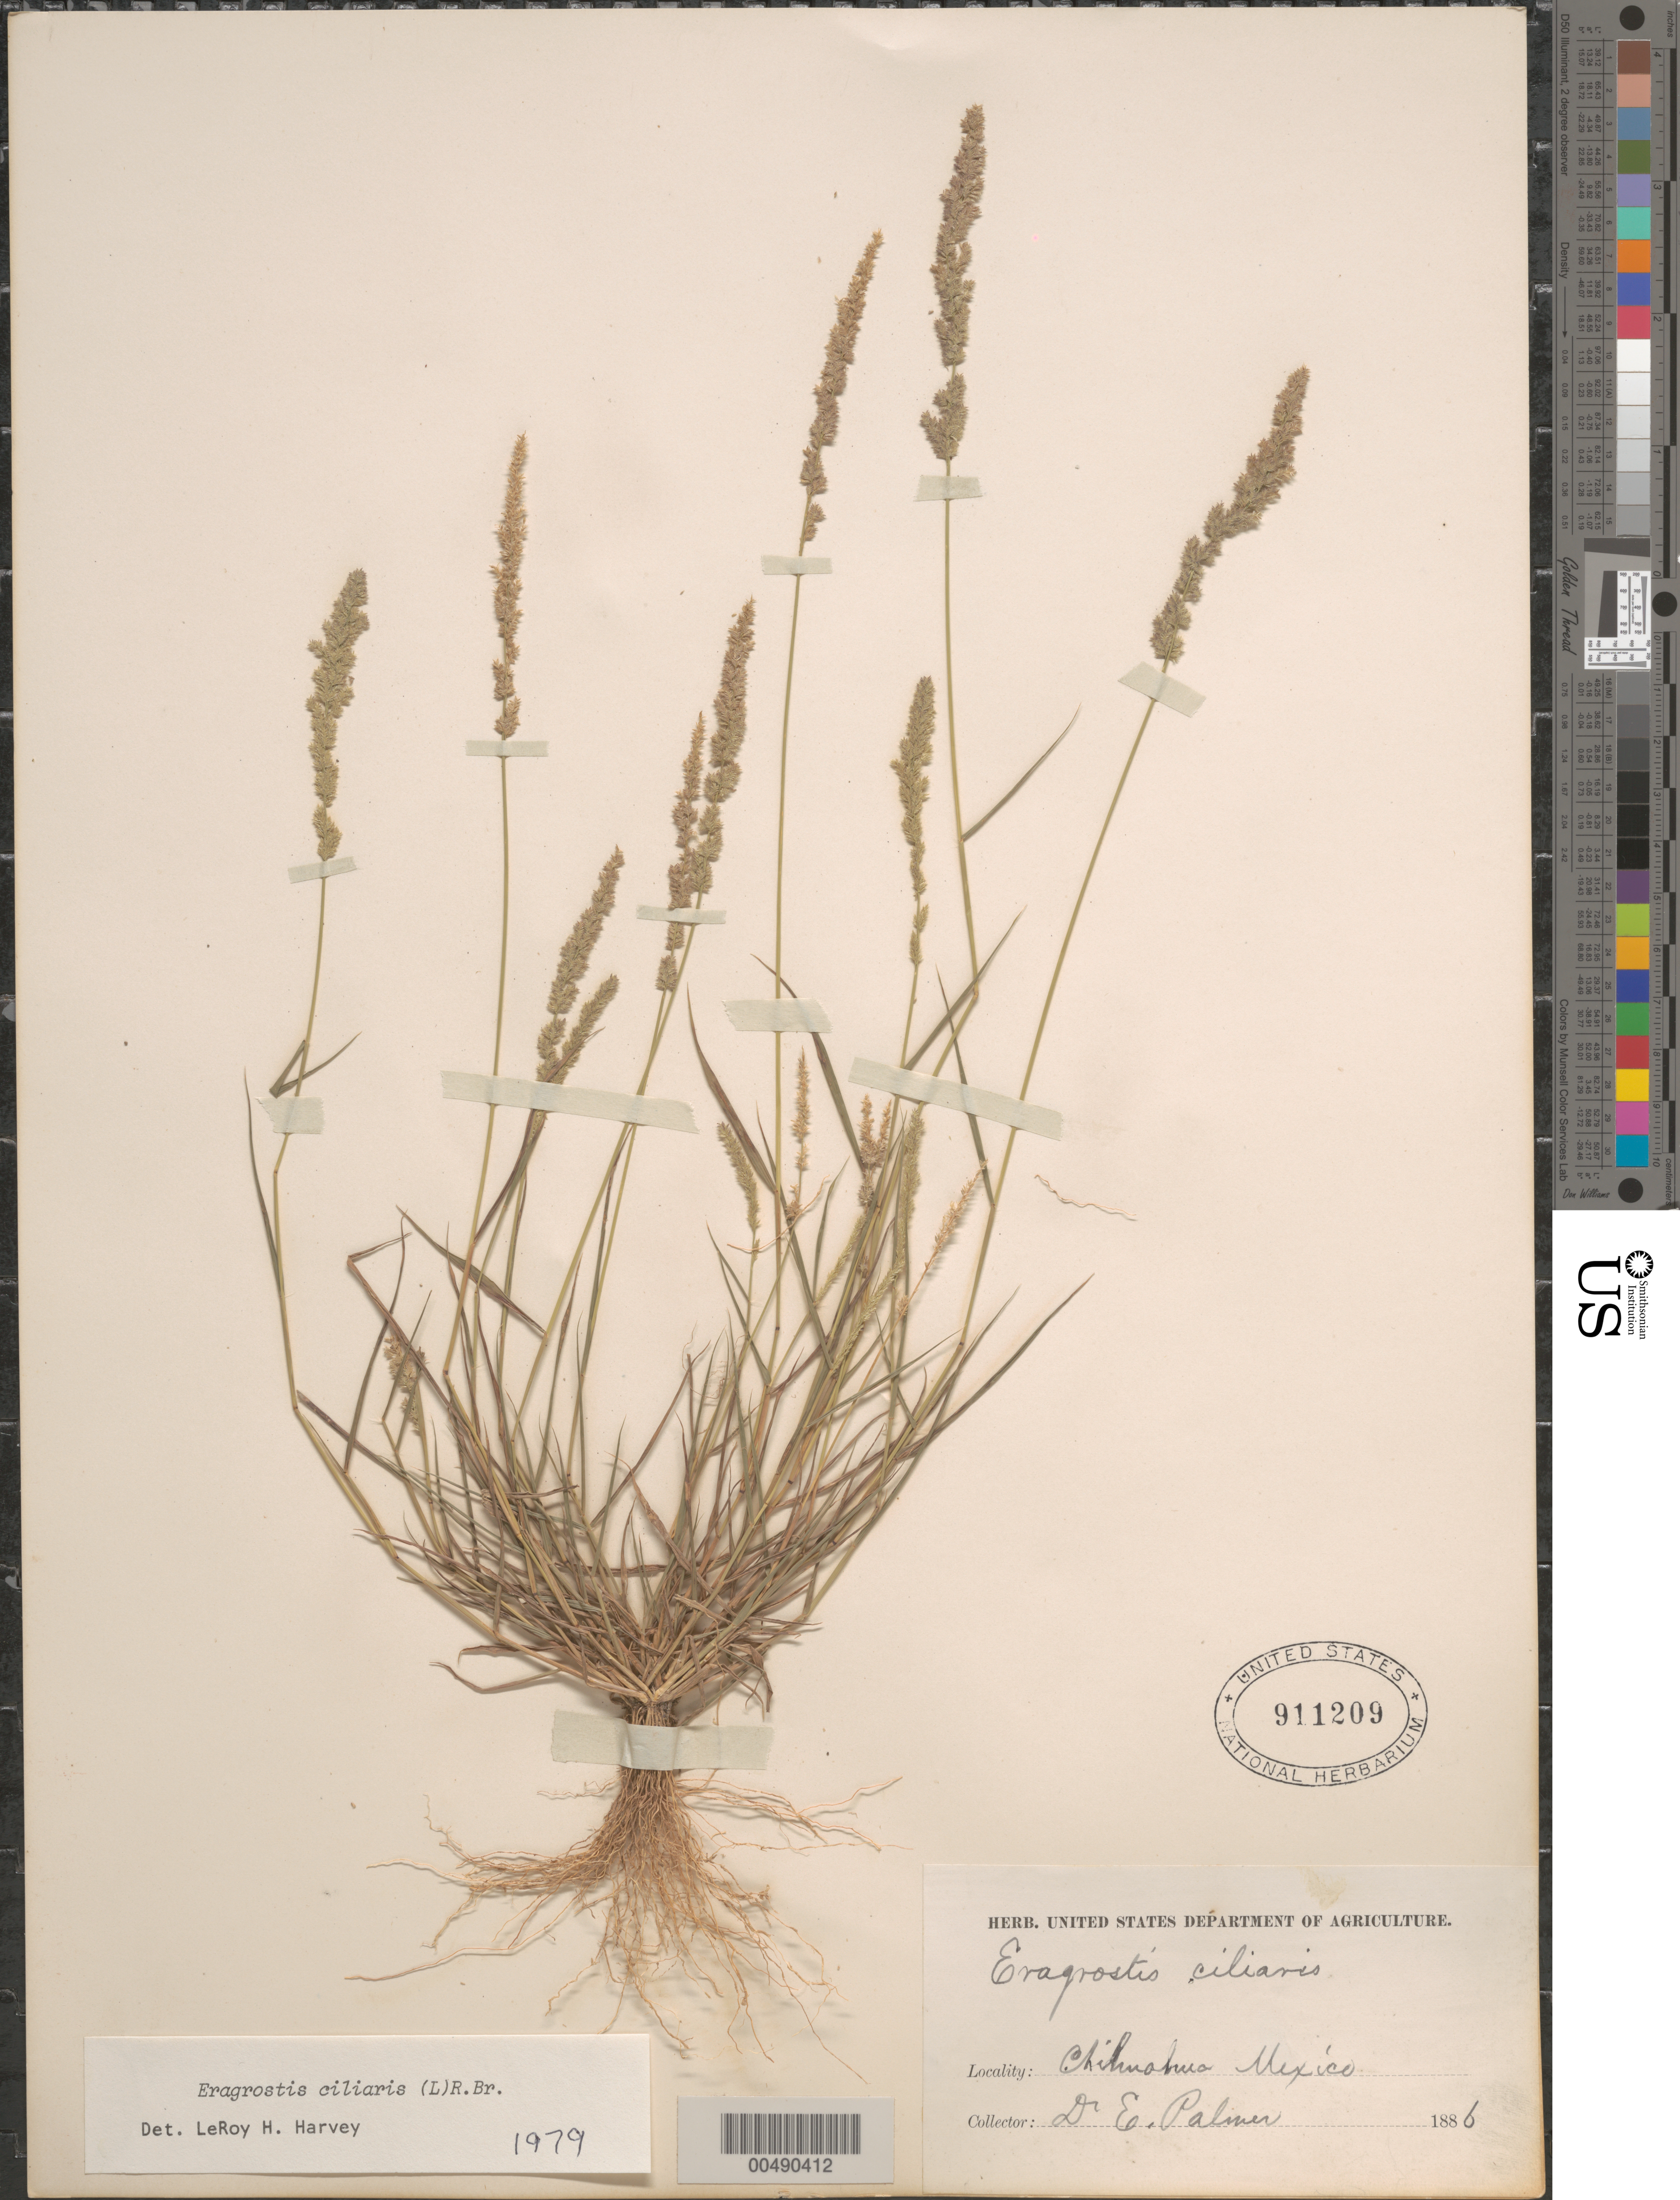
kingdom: Plantae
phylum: Tracheophyta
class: Liliopsida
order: Poales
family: Poaceae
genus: Eragrostis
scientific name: Eragrostis ciliaris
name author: (L.) R. Br.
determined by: Harvey, L. H.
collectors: E. Palmer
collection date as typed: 1886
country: Mexico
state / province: Chihuahua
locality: Chihuahua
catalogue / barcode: US 911209